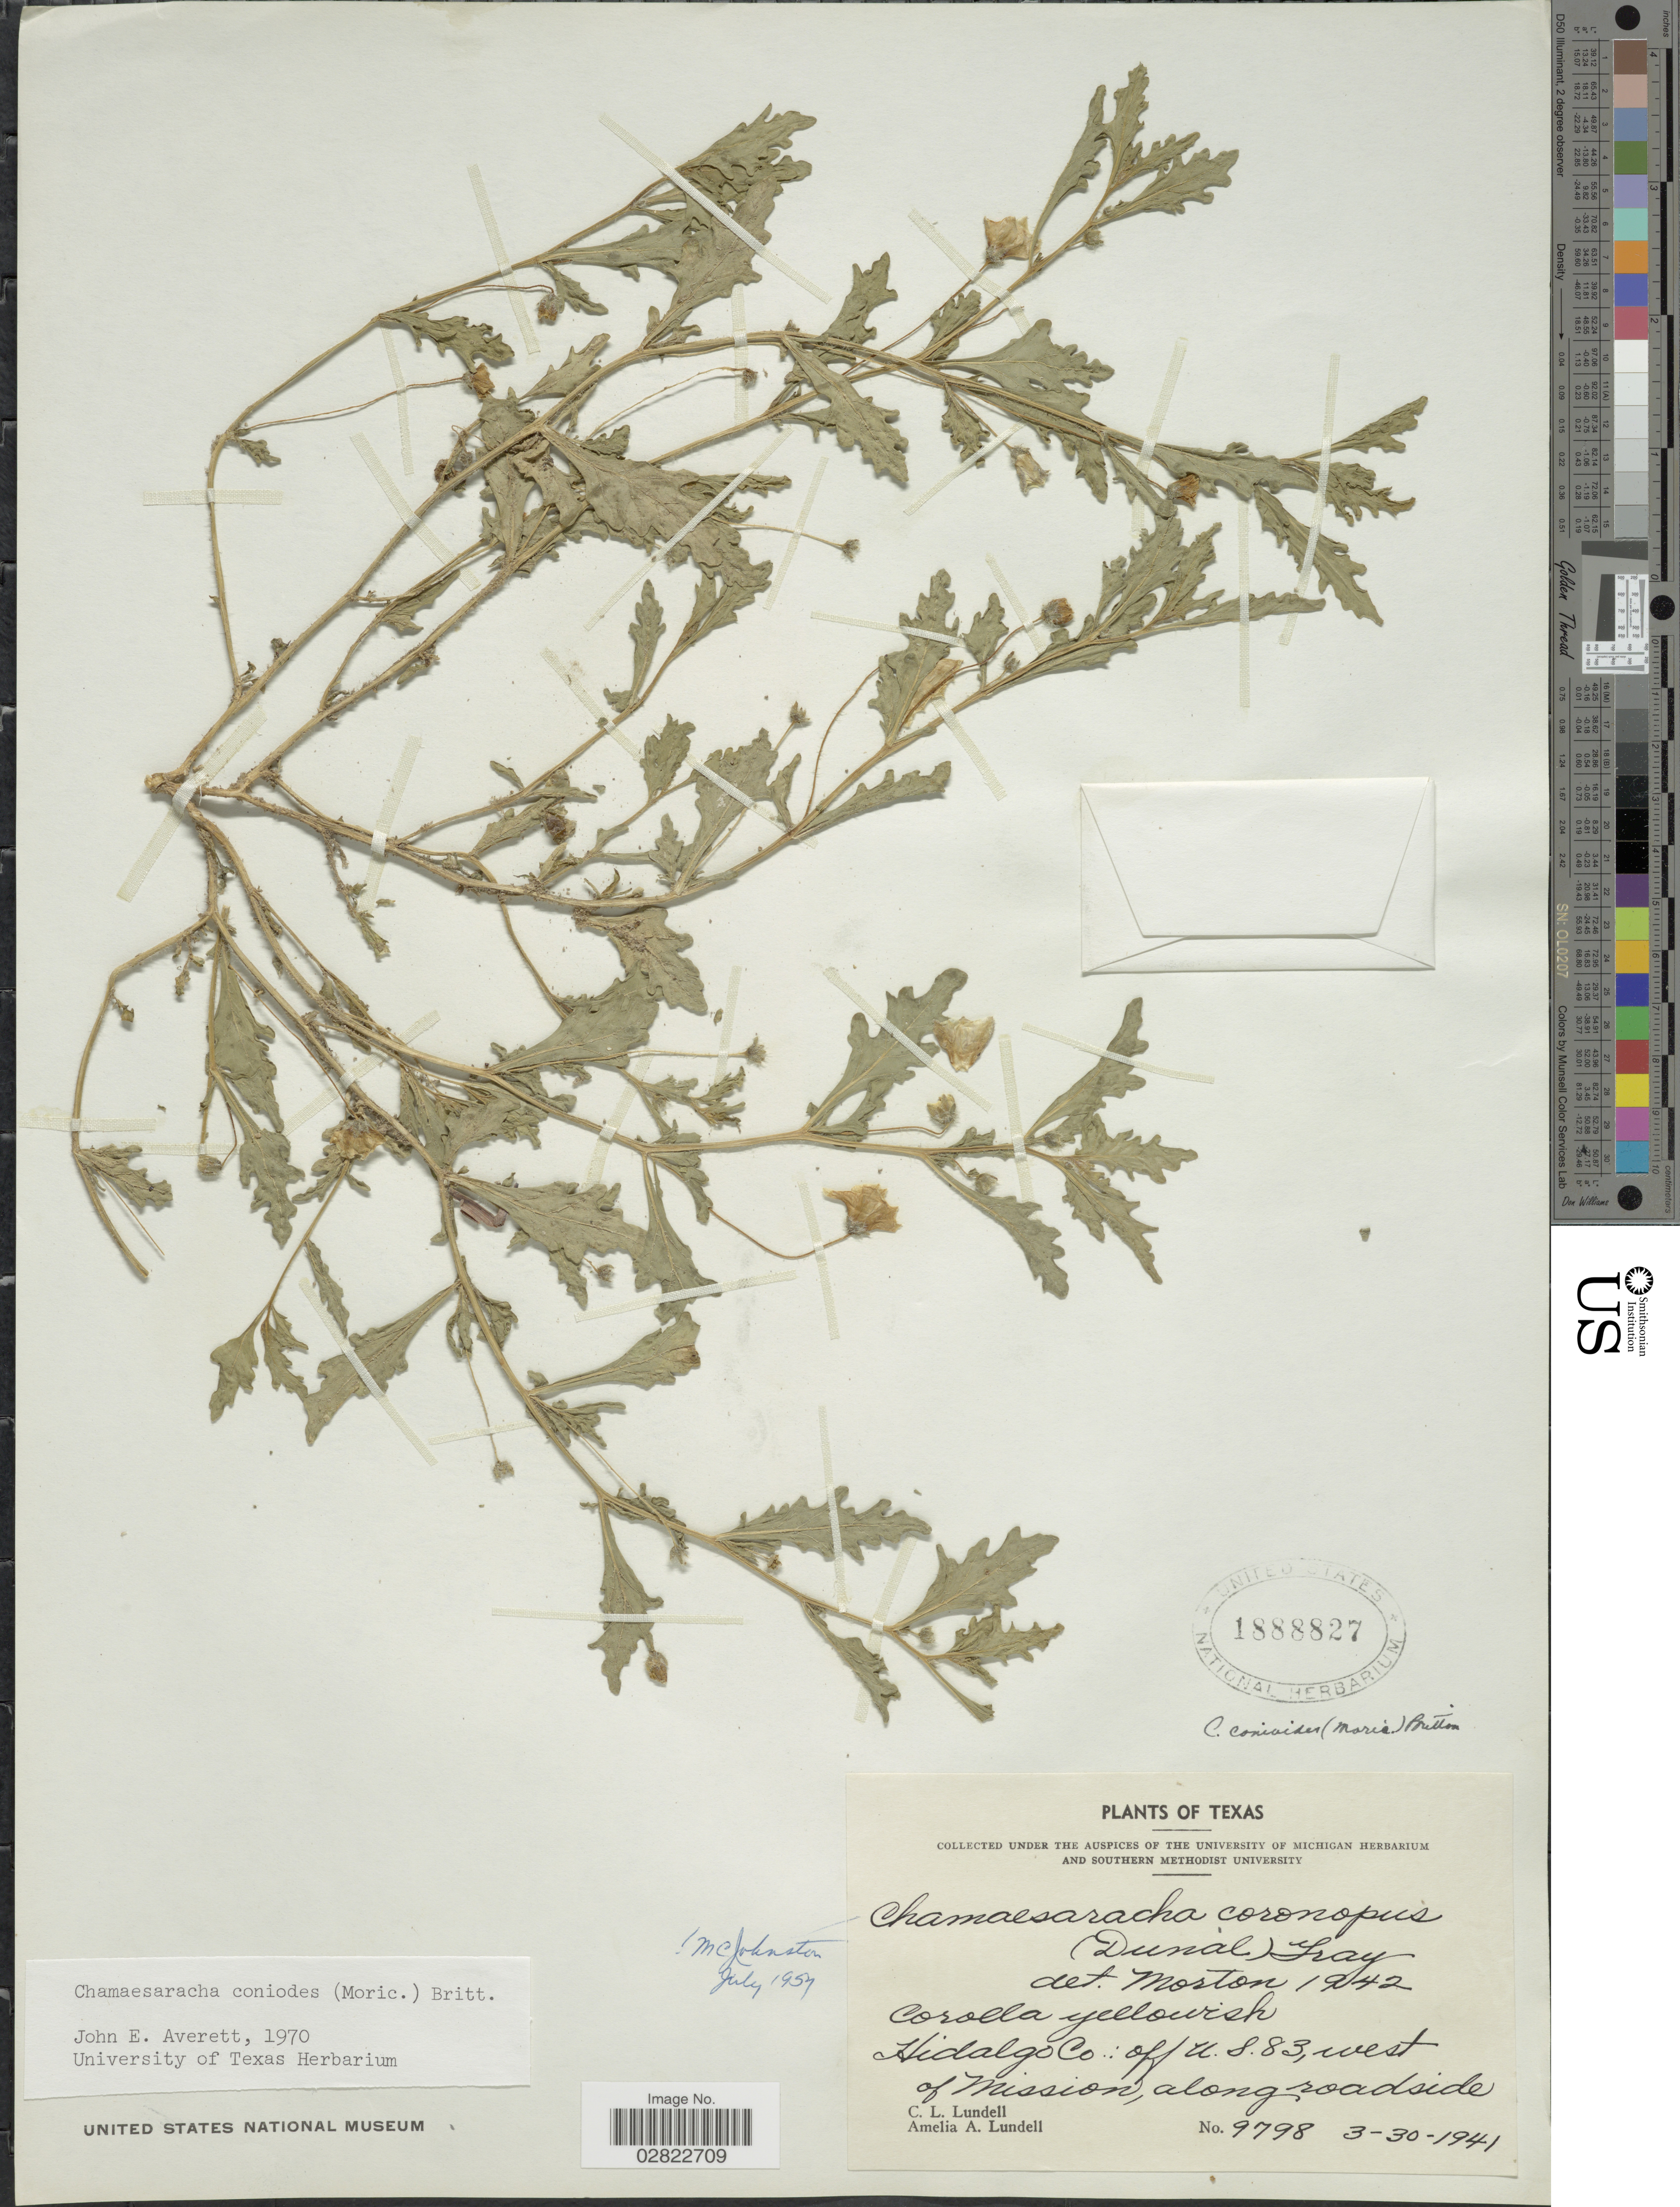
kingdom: Plantae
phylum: Tracheophyta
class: Magnoliopsida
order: Solanales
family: Solanaceae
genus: Chamaesaracha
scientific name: Chamaesaracha coniodes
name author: (Moric. ex Dunal) Britton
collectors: C. L. Lundell & A. A. Lundell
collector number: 9798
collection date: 1941-03-30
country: United States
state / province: Texas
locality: Hidalgo Co., off U.S.83, west of Mission, along roadside.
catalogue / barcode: US 1888827